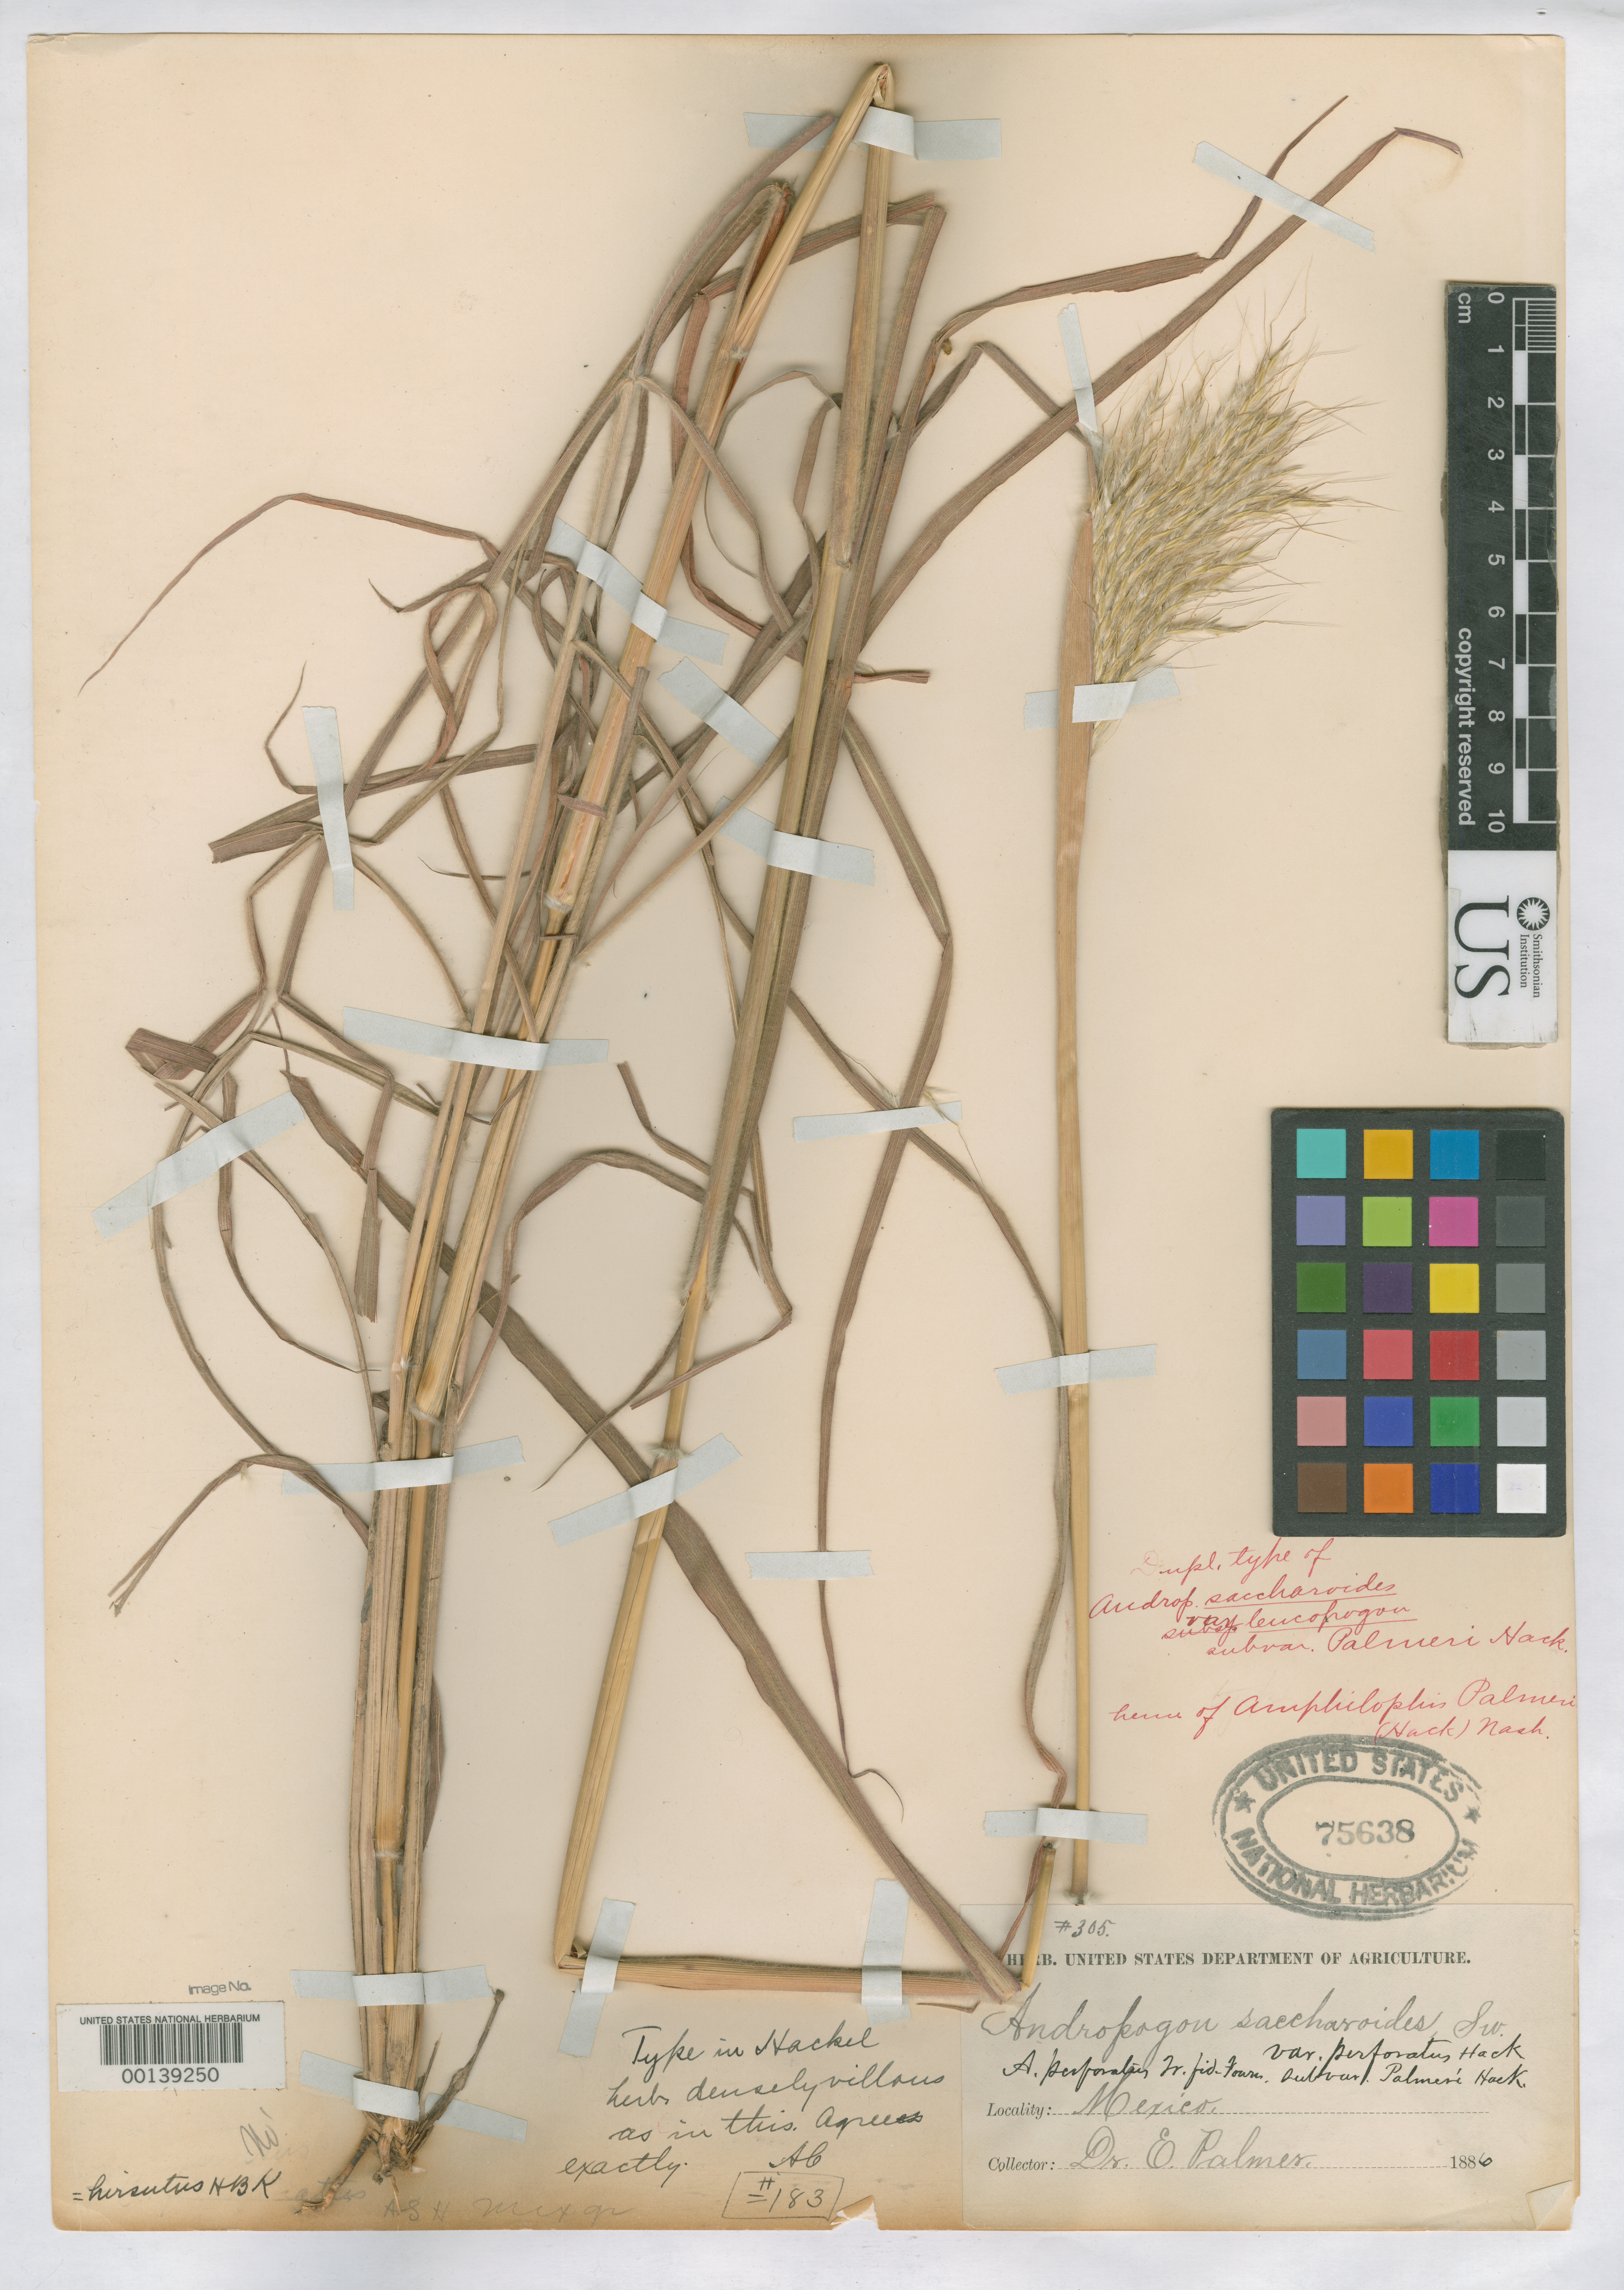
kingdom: Plantae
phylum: Tracheophyta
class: Liliopsida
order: Poales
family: Poaceae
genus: Andropogon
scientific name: Andropogon saccharoides subsp. leucopogon subvar. palmeri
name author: Hack. in A. DC.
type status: Isotype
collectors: E. Palmer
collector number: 305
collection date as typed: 1886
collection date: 1886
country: Mexico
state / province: Jalisco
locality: Rio Blanco.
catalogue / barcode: US 75638